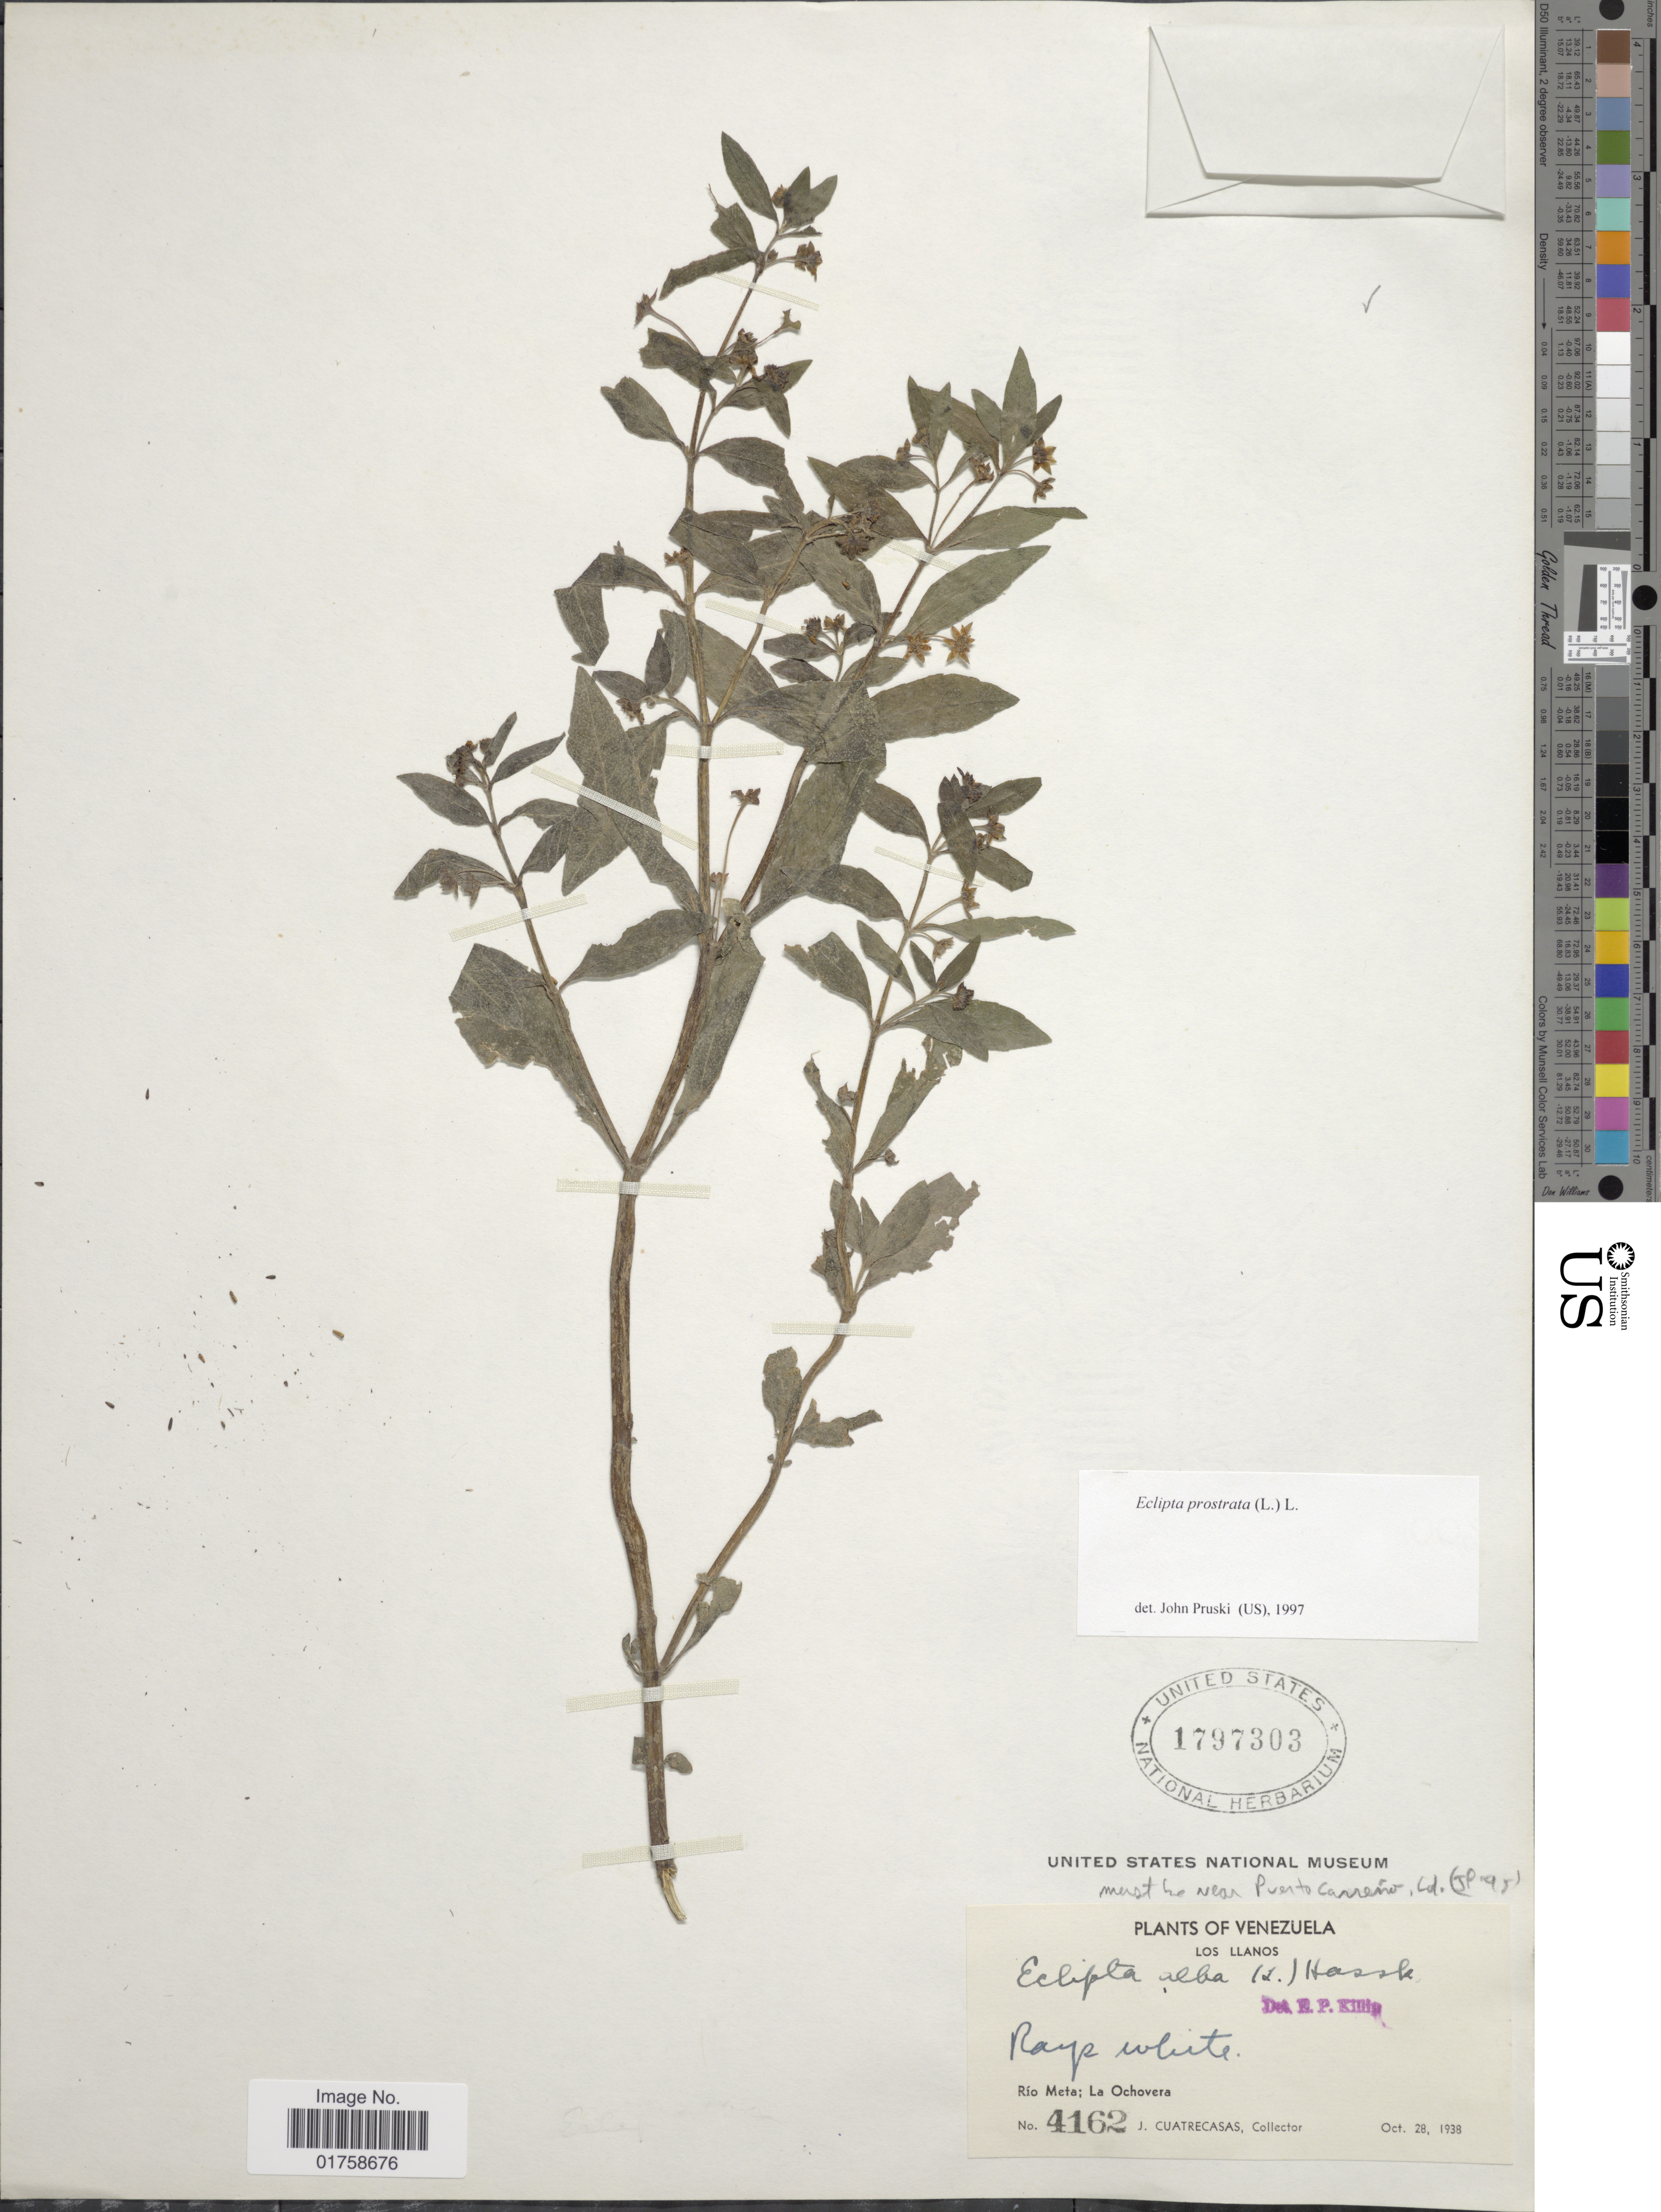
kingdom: Plantae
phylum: Tracheophyta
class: Magnoliopsida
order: Asterales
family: Asteraceae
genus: Eclipta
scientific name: Eclipta alba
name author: (L.) Hassk.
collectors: J. Cuatrecasas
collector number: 4162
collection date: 1938-10-28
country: Venezuela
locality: Venezuela. Los Llanos. Rio Meta; La Ochovera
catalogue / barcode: US 1797303